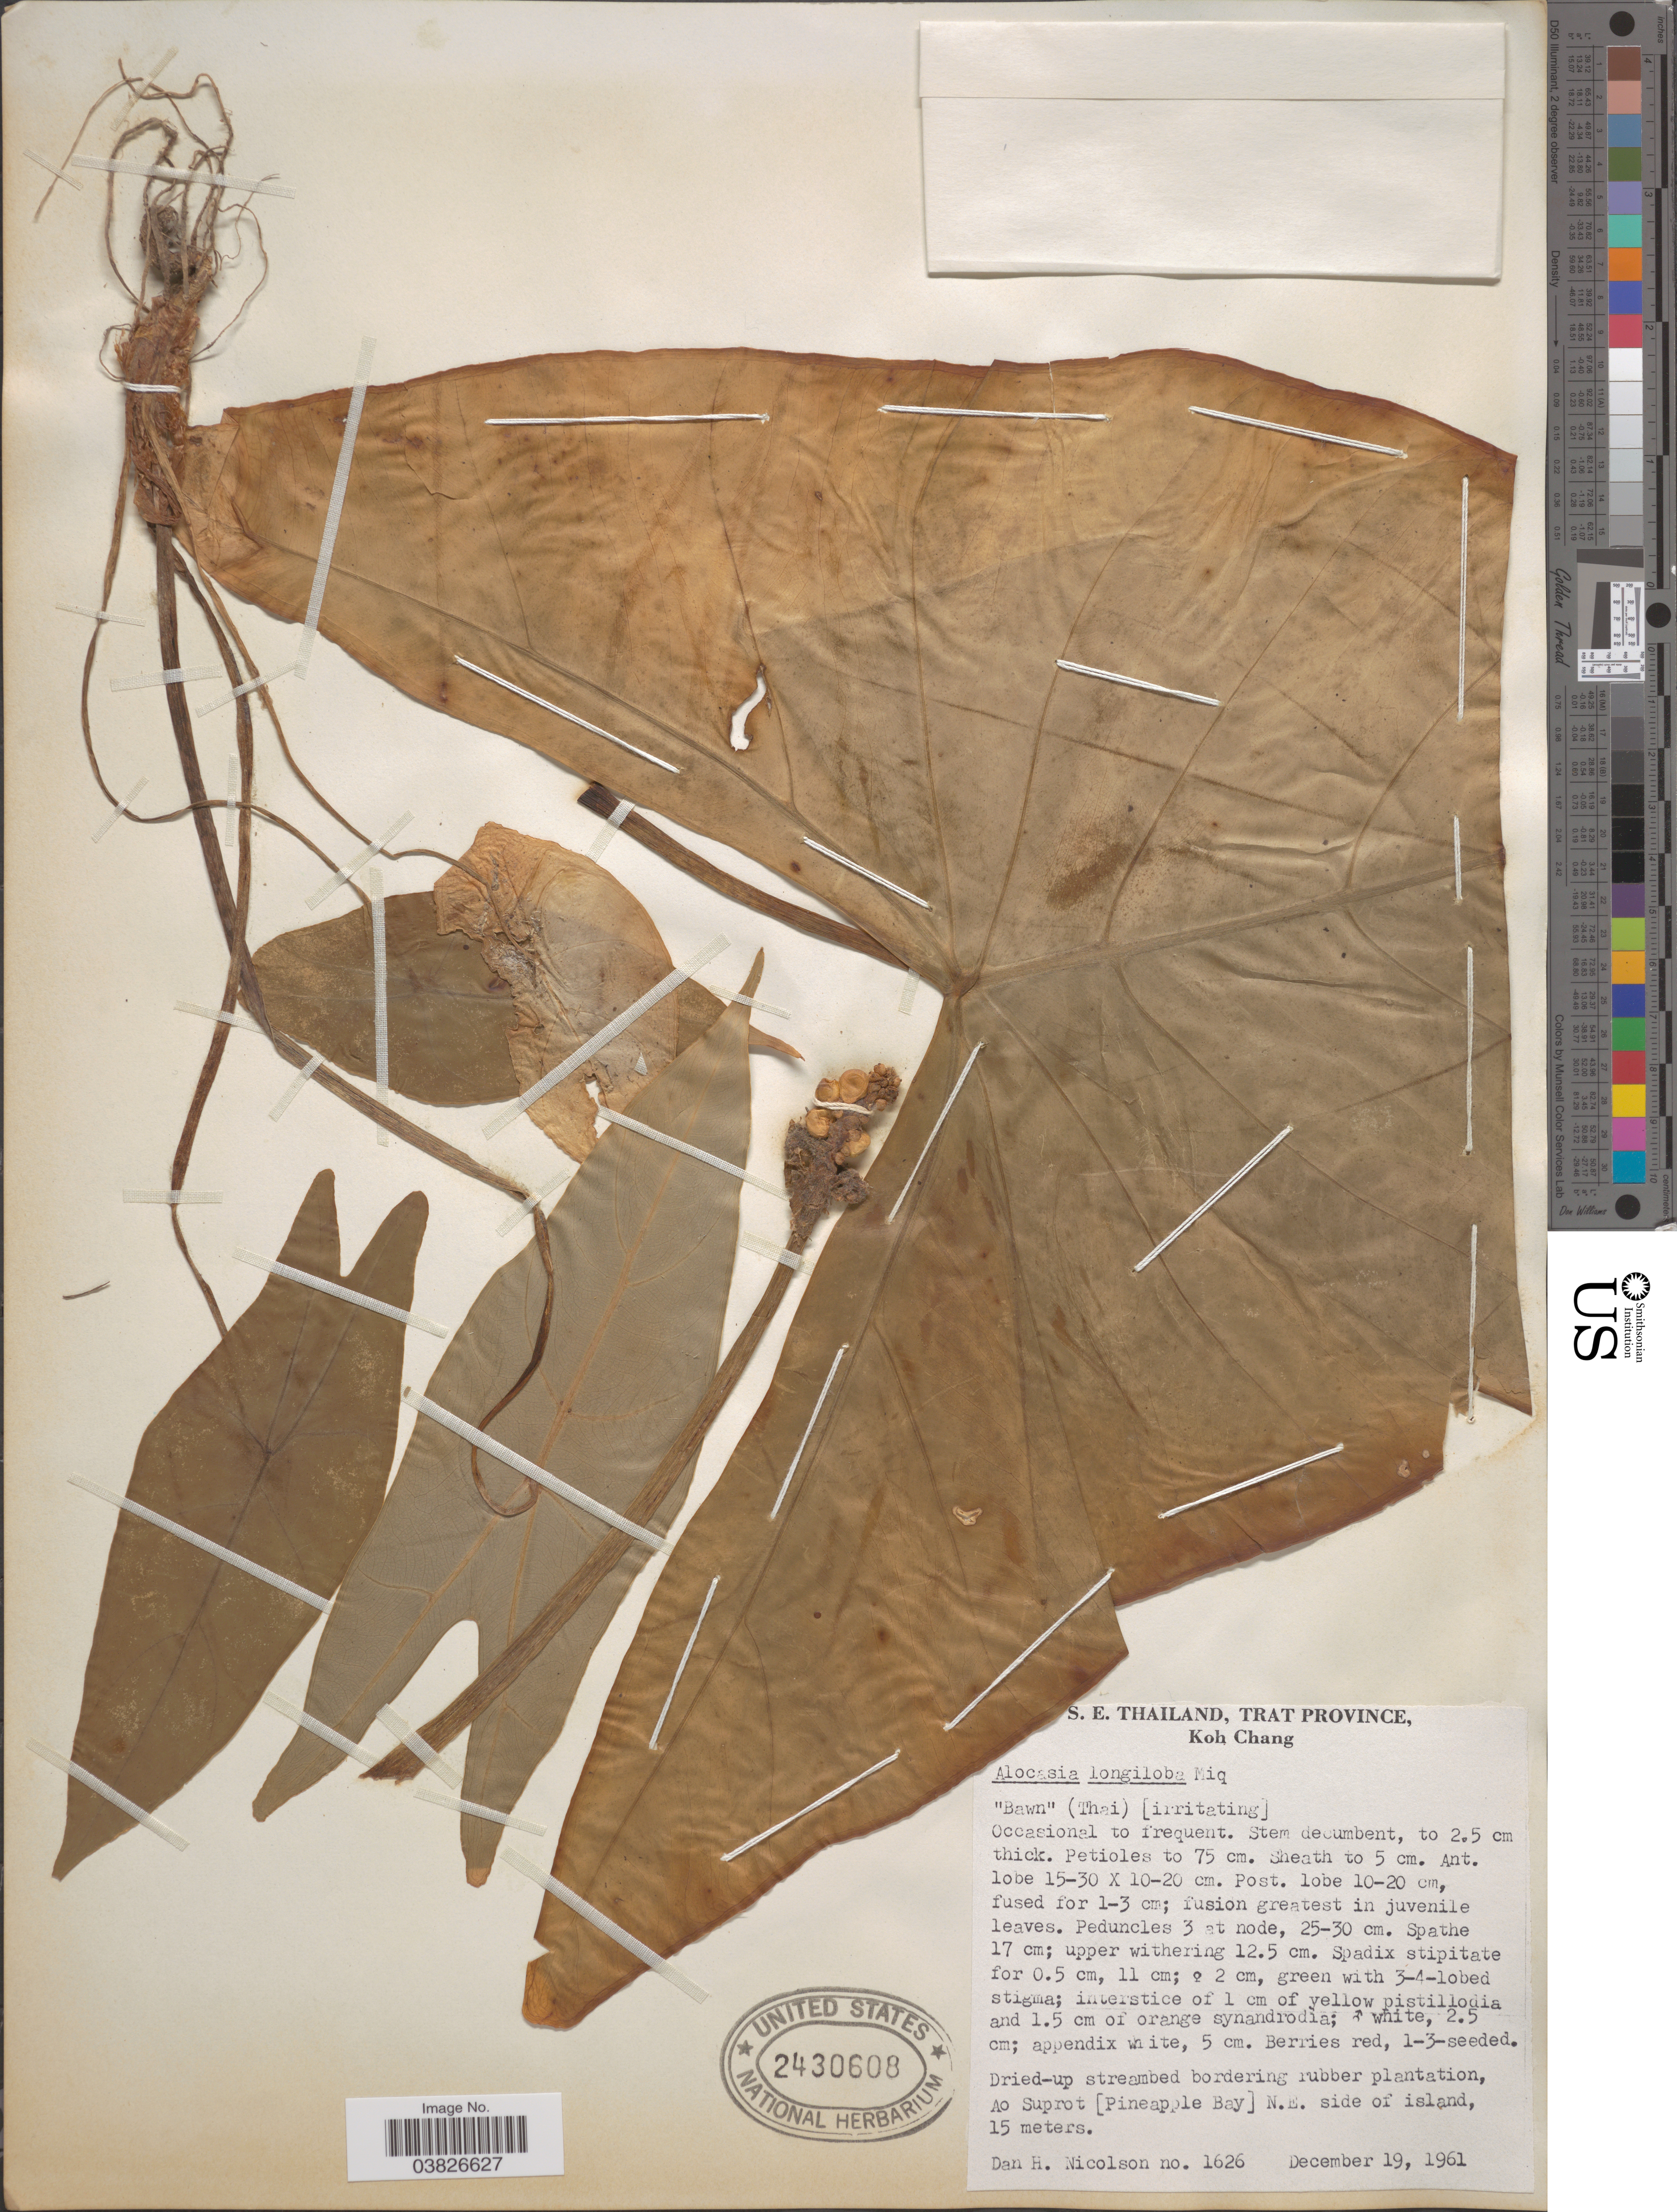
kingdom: Plantae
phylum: Tracheophyta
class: Liliopsida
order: Alismatales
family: Araceae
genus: Alocasia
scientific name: Alocasia longiloba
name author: Miq.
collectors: D. H. Nicolson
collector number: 1626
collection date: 1961-12-19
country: Thailand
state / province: Trat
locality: S. E. Thailand, Koh Chang. Bordering rubber plantation, Ao Suprot [Pineapple Bay] N.E. side of island.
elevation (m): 15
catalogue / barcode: US 2430608